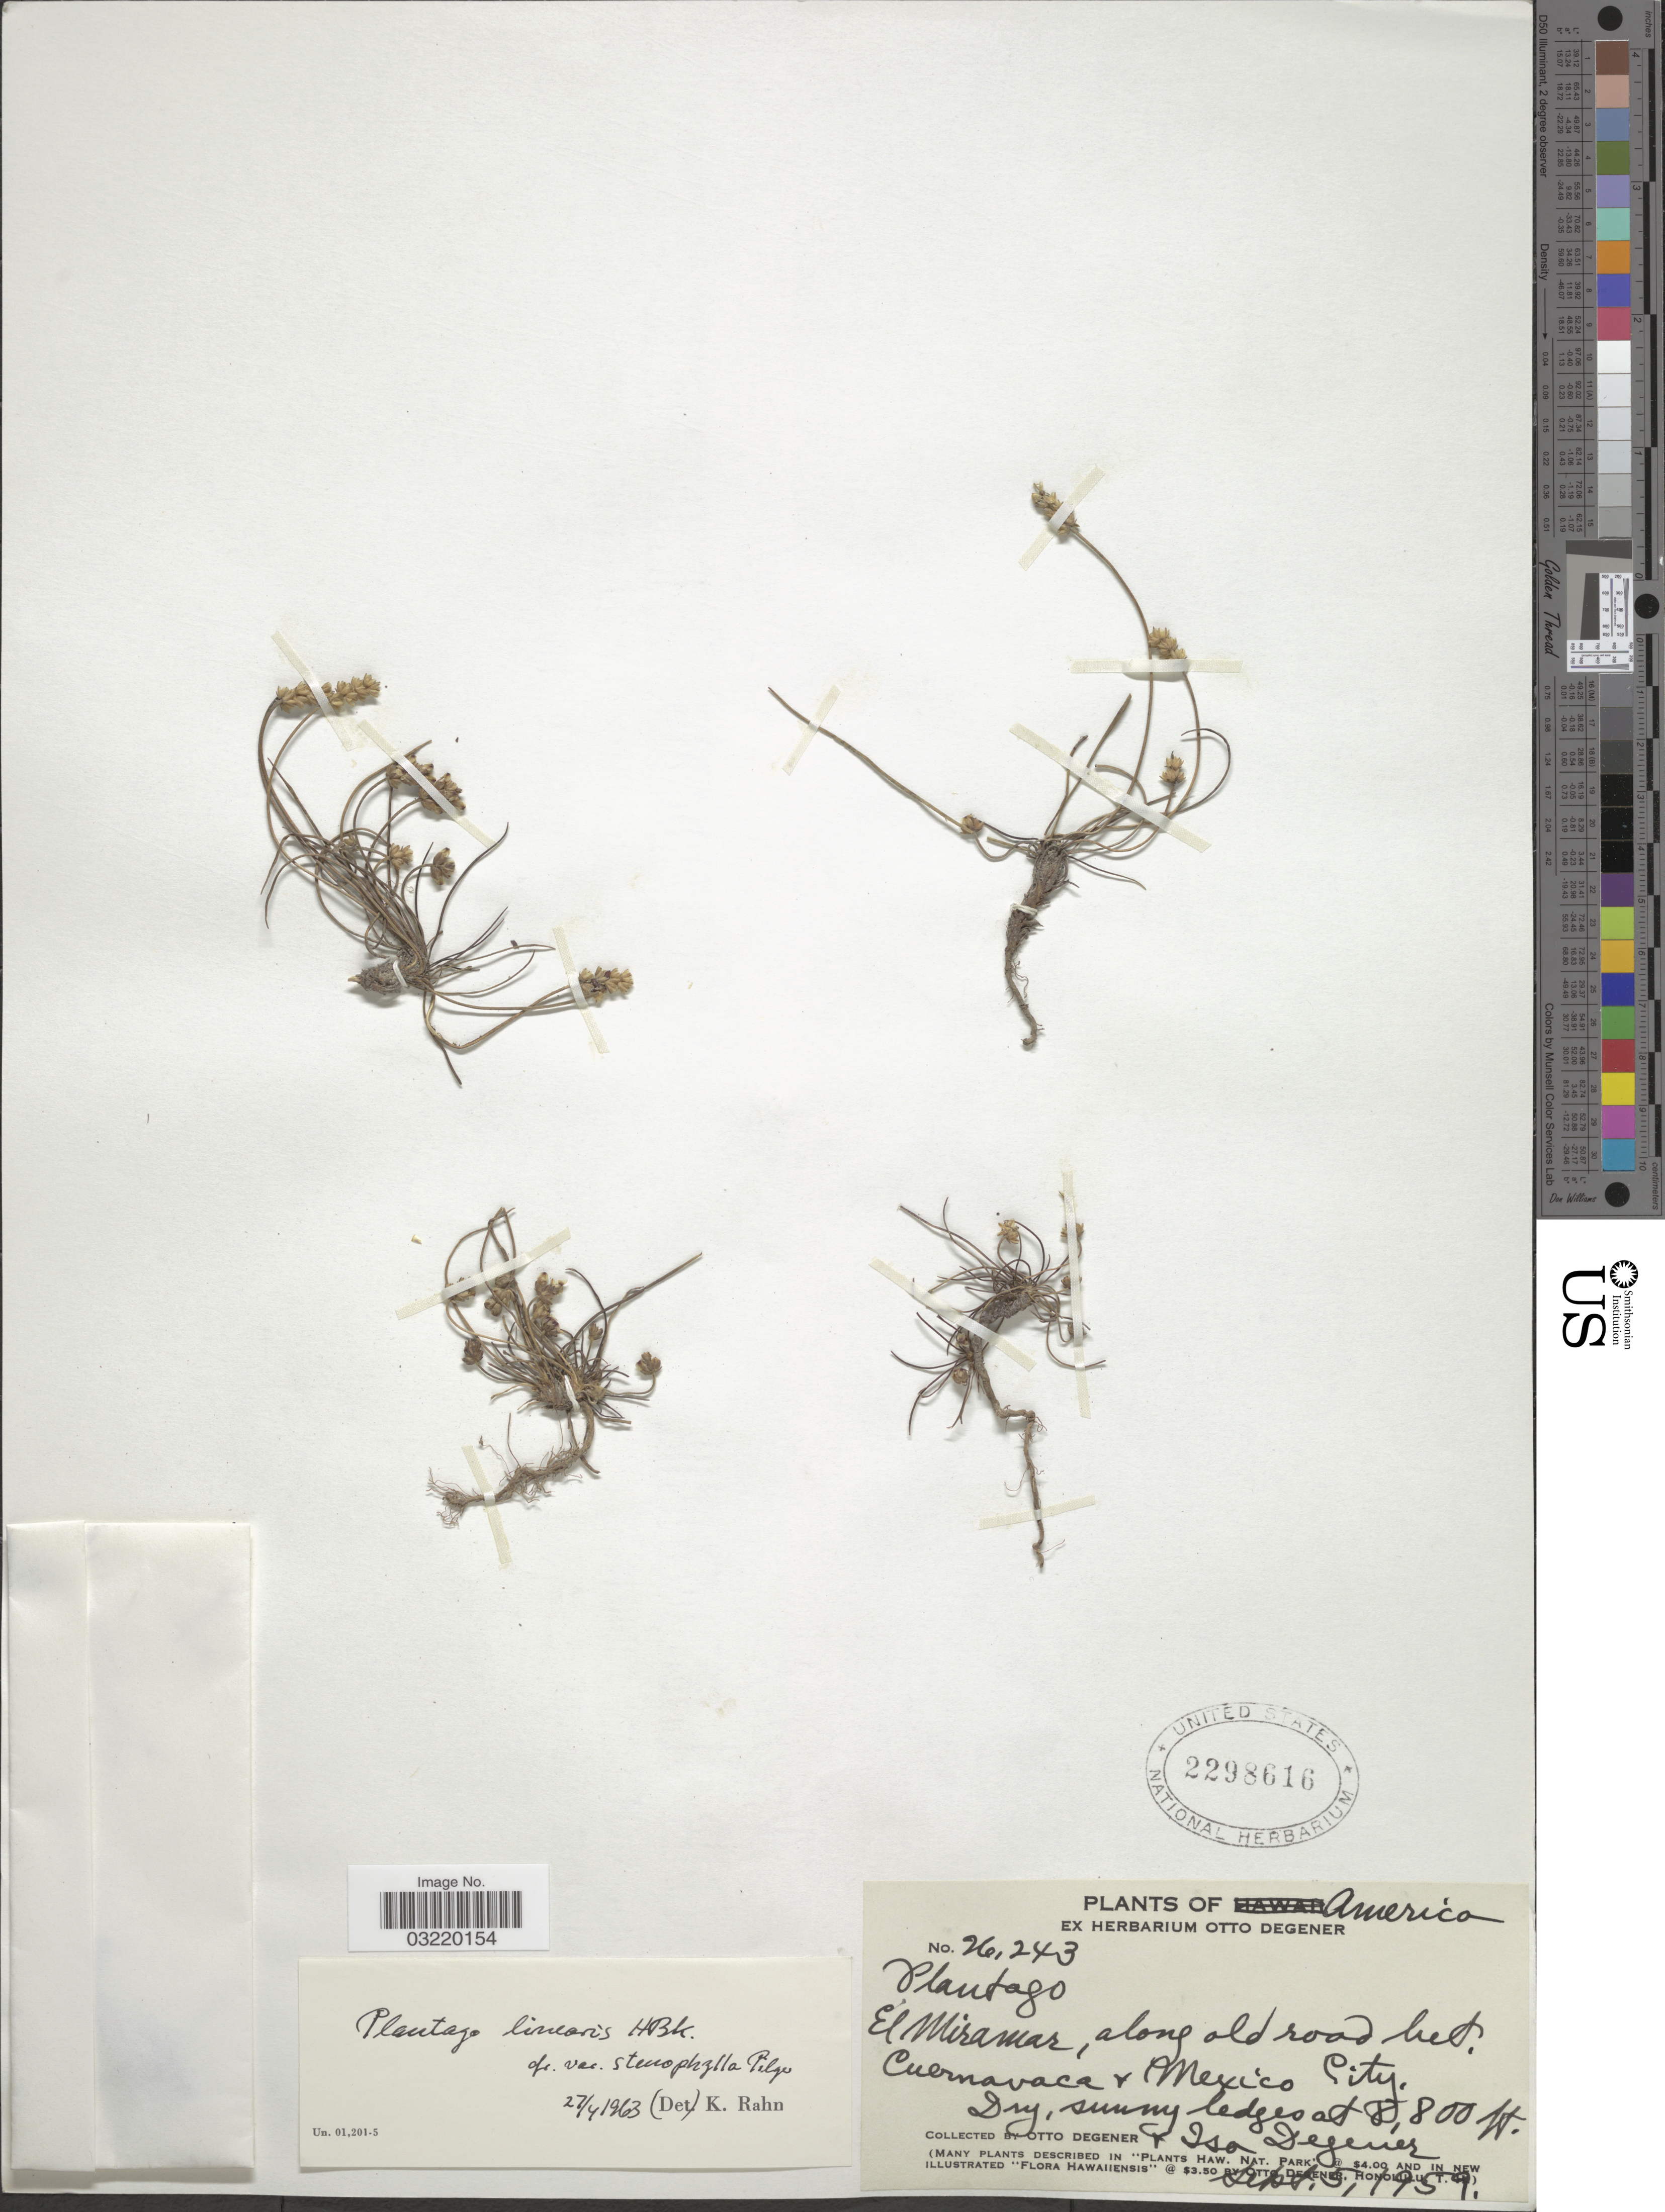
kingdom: Plantae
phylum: Tracheophyta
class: Magnoliopsida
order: Lamiales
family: Plantaginaceae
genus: Plantago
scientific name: Plantago linearis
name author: Kunth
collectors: O. Degener & I. Degener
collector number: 26243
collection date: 1959-09-05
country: Mexico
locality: El Miramar, along old road bet. Cuernavaca & Mexico City.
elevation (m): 2682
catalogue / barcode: US 2298616